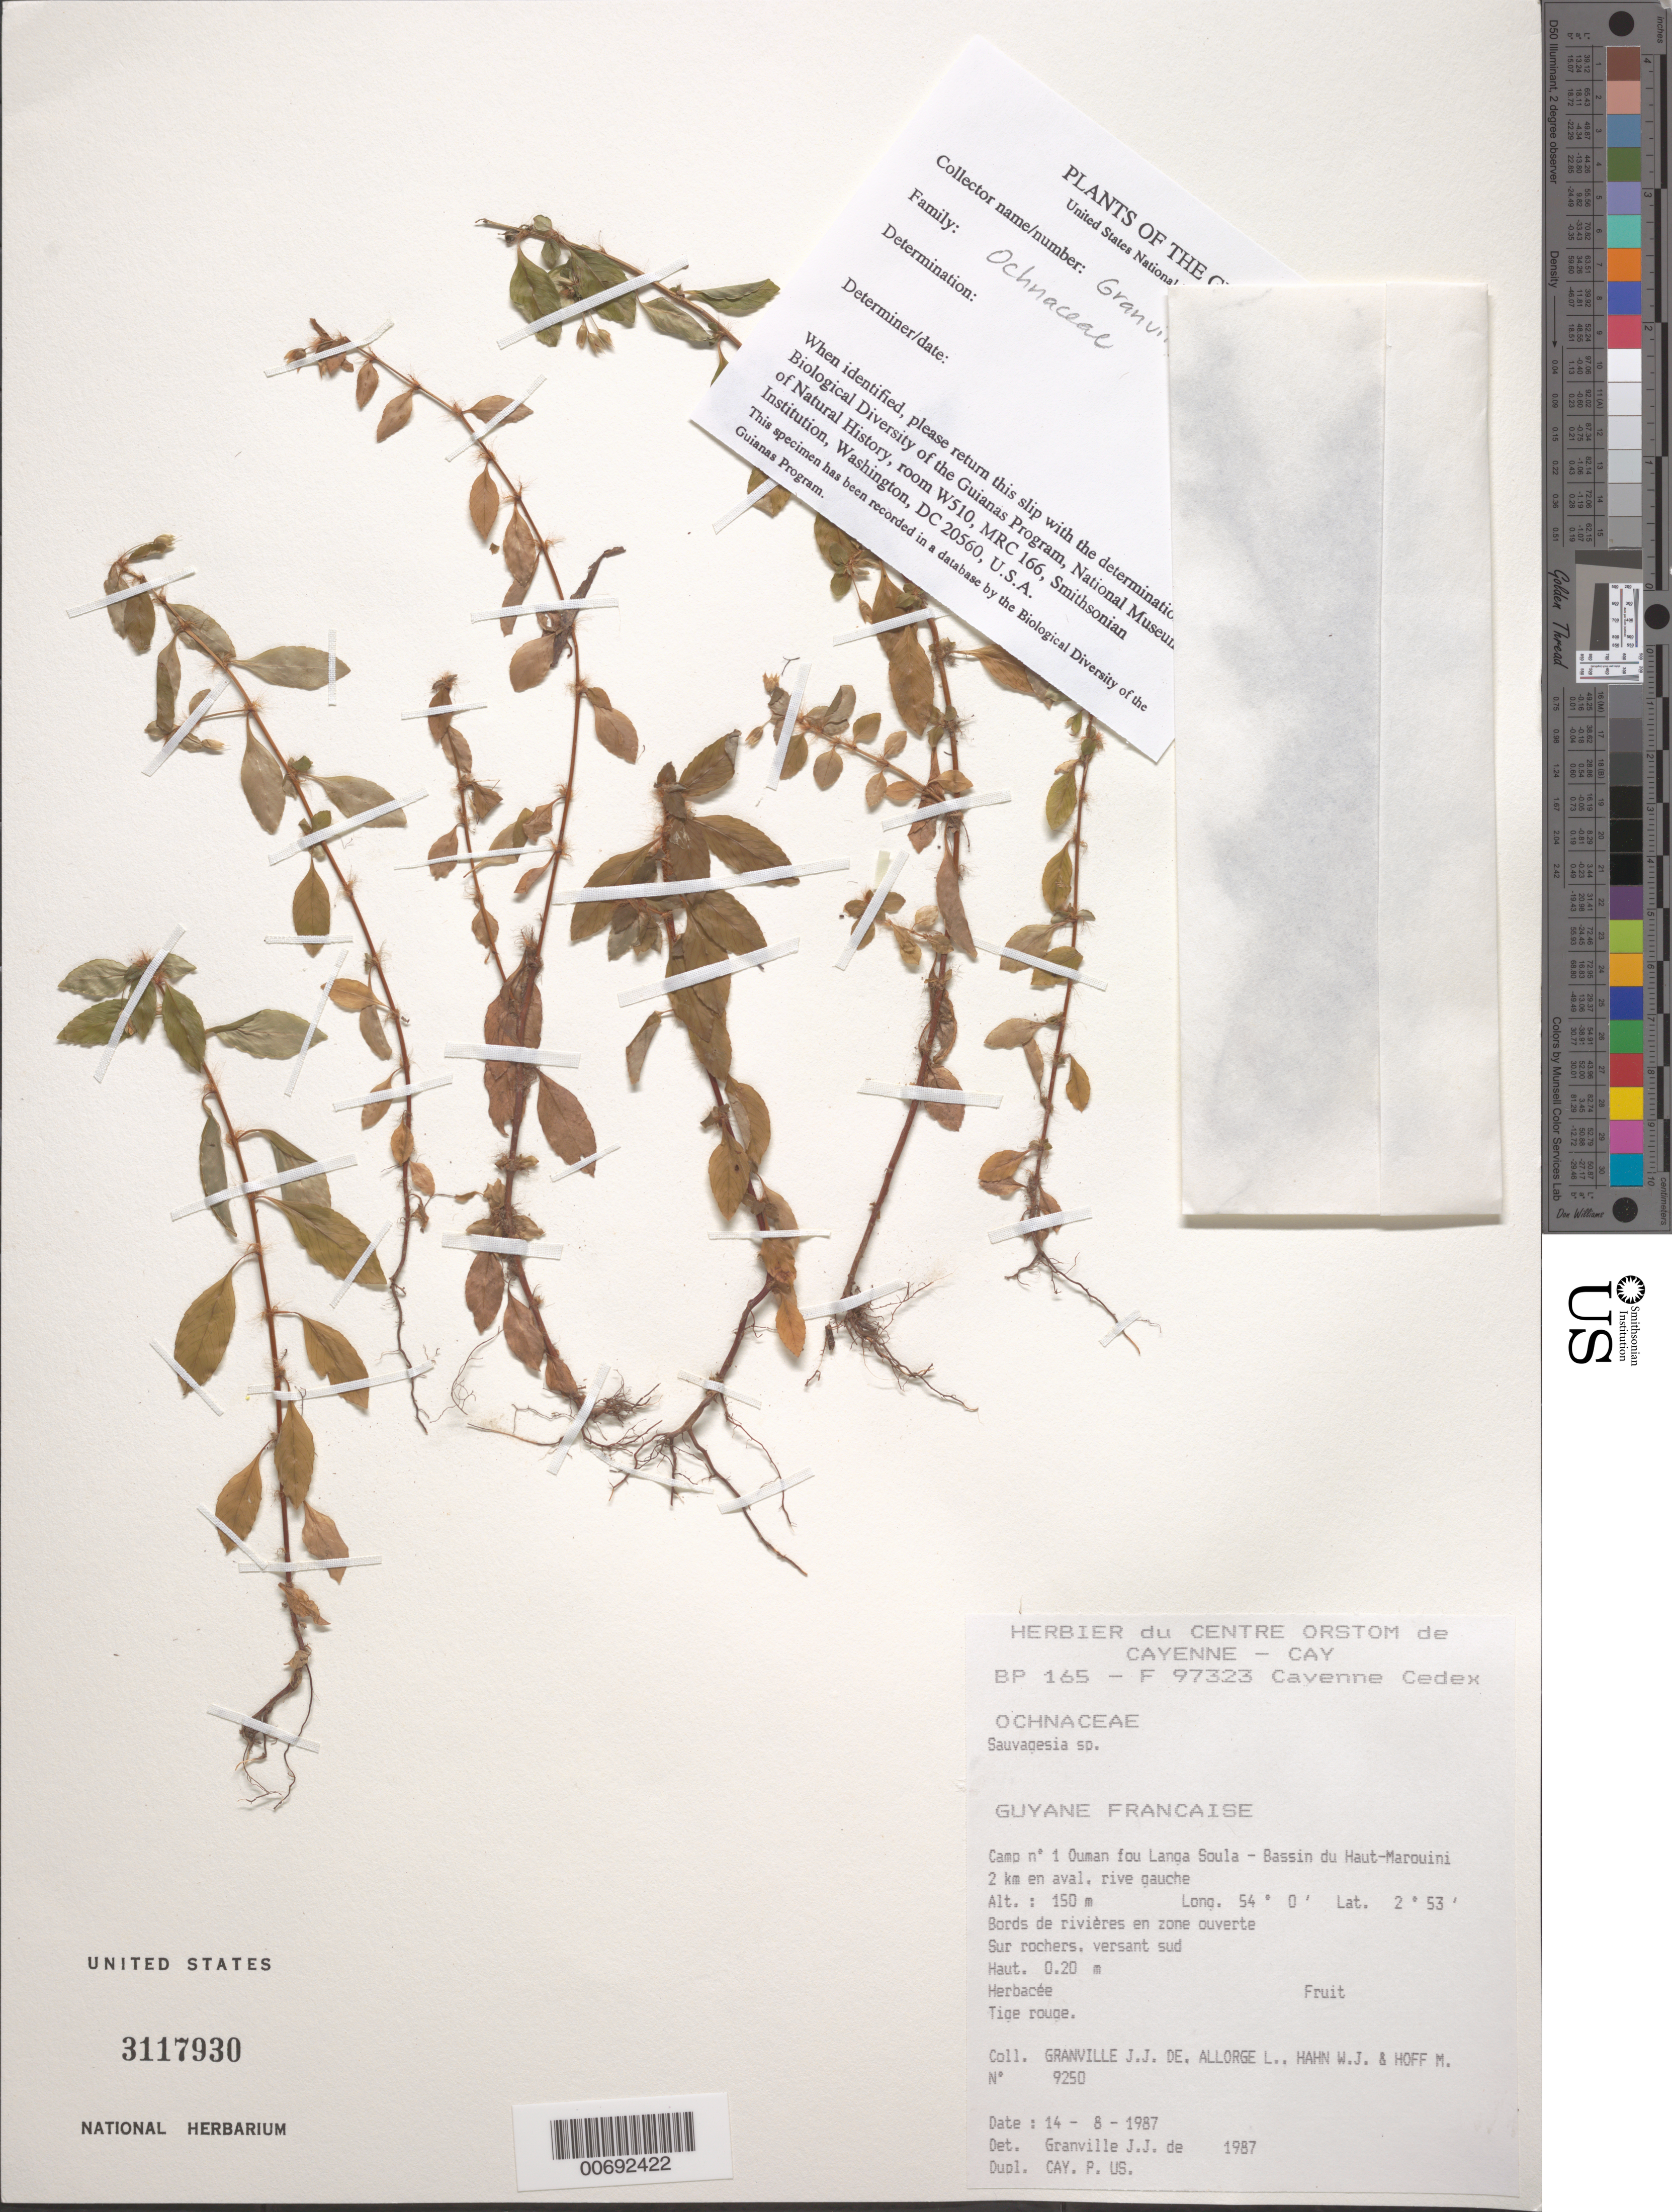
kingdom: Plantae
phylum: Tracheophyta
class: Magnoliopsida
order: Malpighiales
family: Ochnaceae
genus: Sauvagesia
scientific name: Sauvagesia sp.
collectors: J.-J. de Granville, L. Allorge, W. J. Hahn & M. Hoff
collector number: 9250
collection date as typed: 14-Aug-87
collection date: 1987-08-14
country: French Guiana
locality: Camp #1, Ouman fou Langa Soula, Bassin du Haut-Marouini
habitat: Bords de riv. en zone ouverte; sur rochers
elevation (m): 150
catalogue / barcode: US 3117930